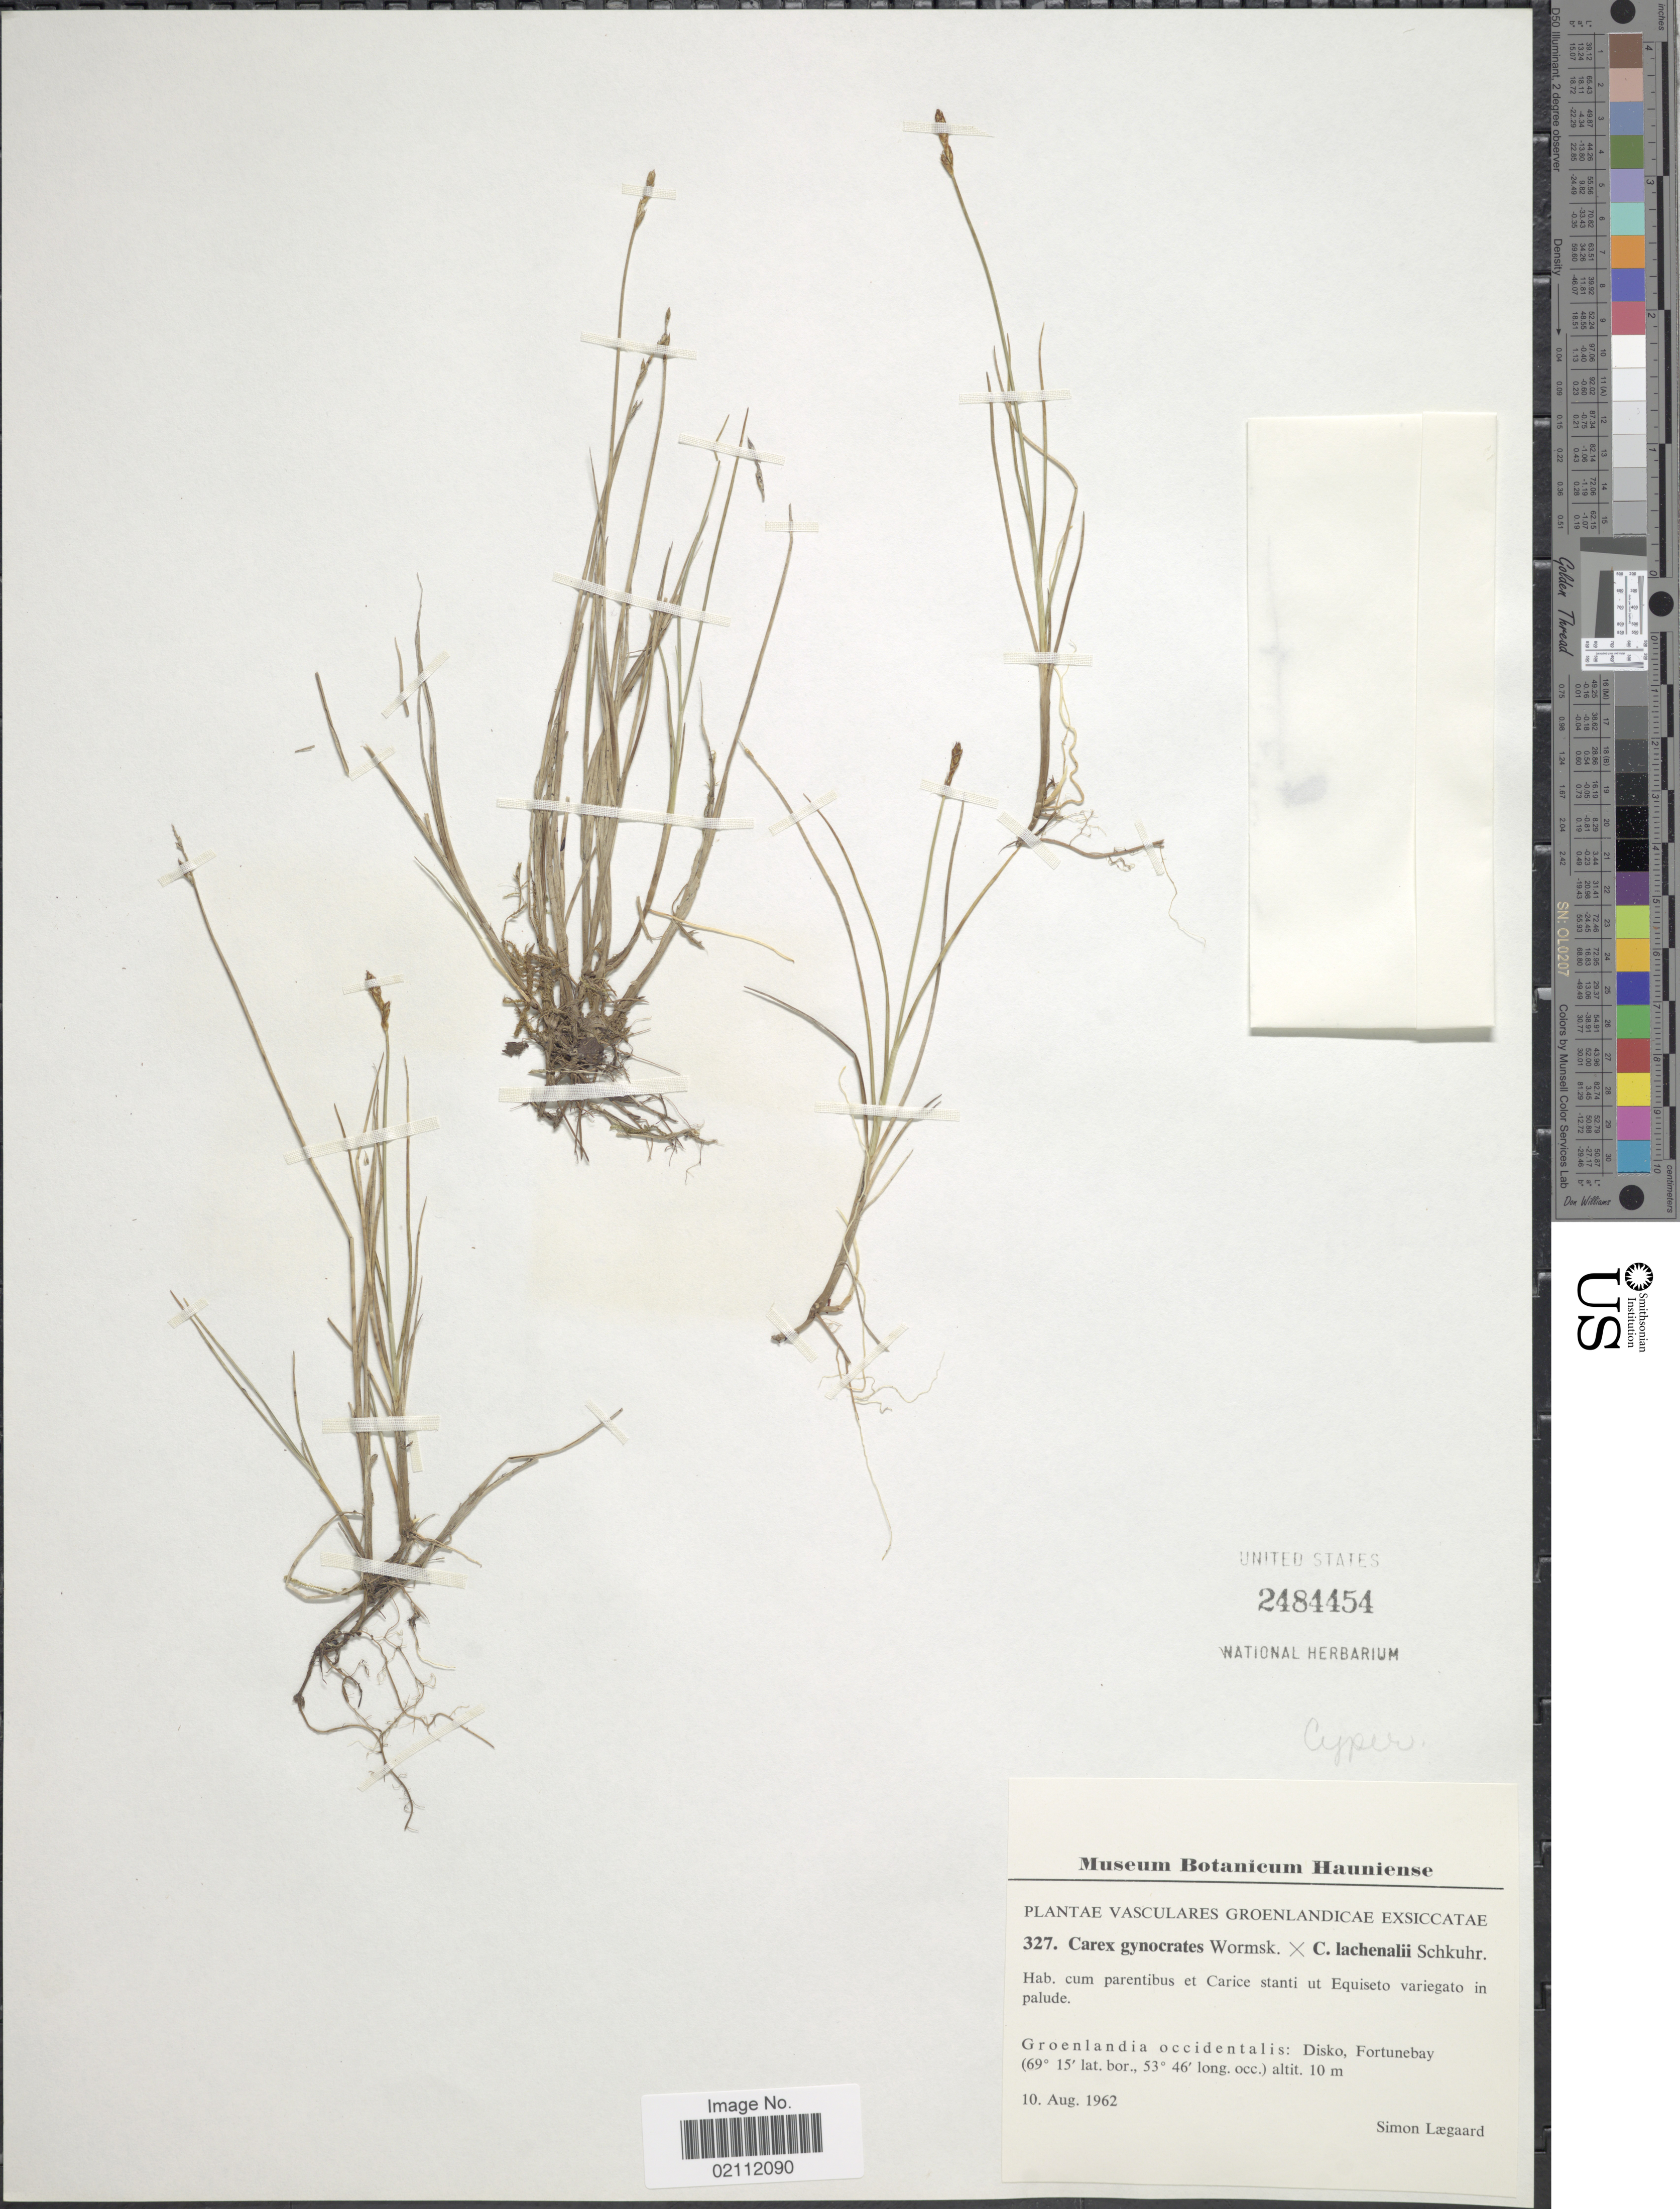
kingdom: Plantae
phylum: Tracheophyta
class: Liliopsida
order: Poales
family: Cyperaceae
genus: Carex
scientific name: Carex nardina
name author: (Hornem.) Fr.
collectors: S. Lægaard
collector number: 327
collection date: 1962-08-10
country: Greenland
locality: Vasculares Groenlandicae. Groenlandia occidentalis: Disko, Fortunebay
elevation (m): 10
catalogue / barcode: US 2484454